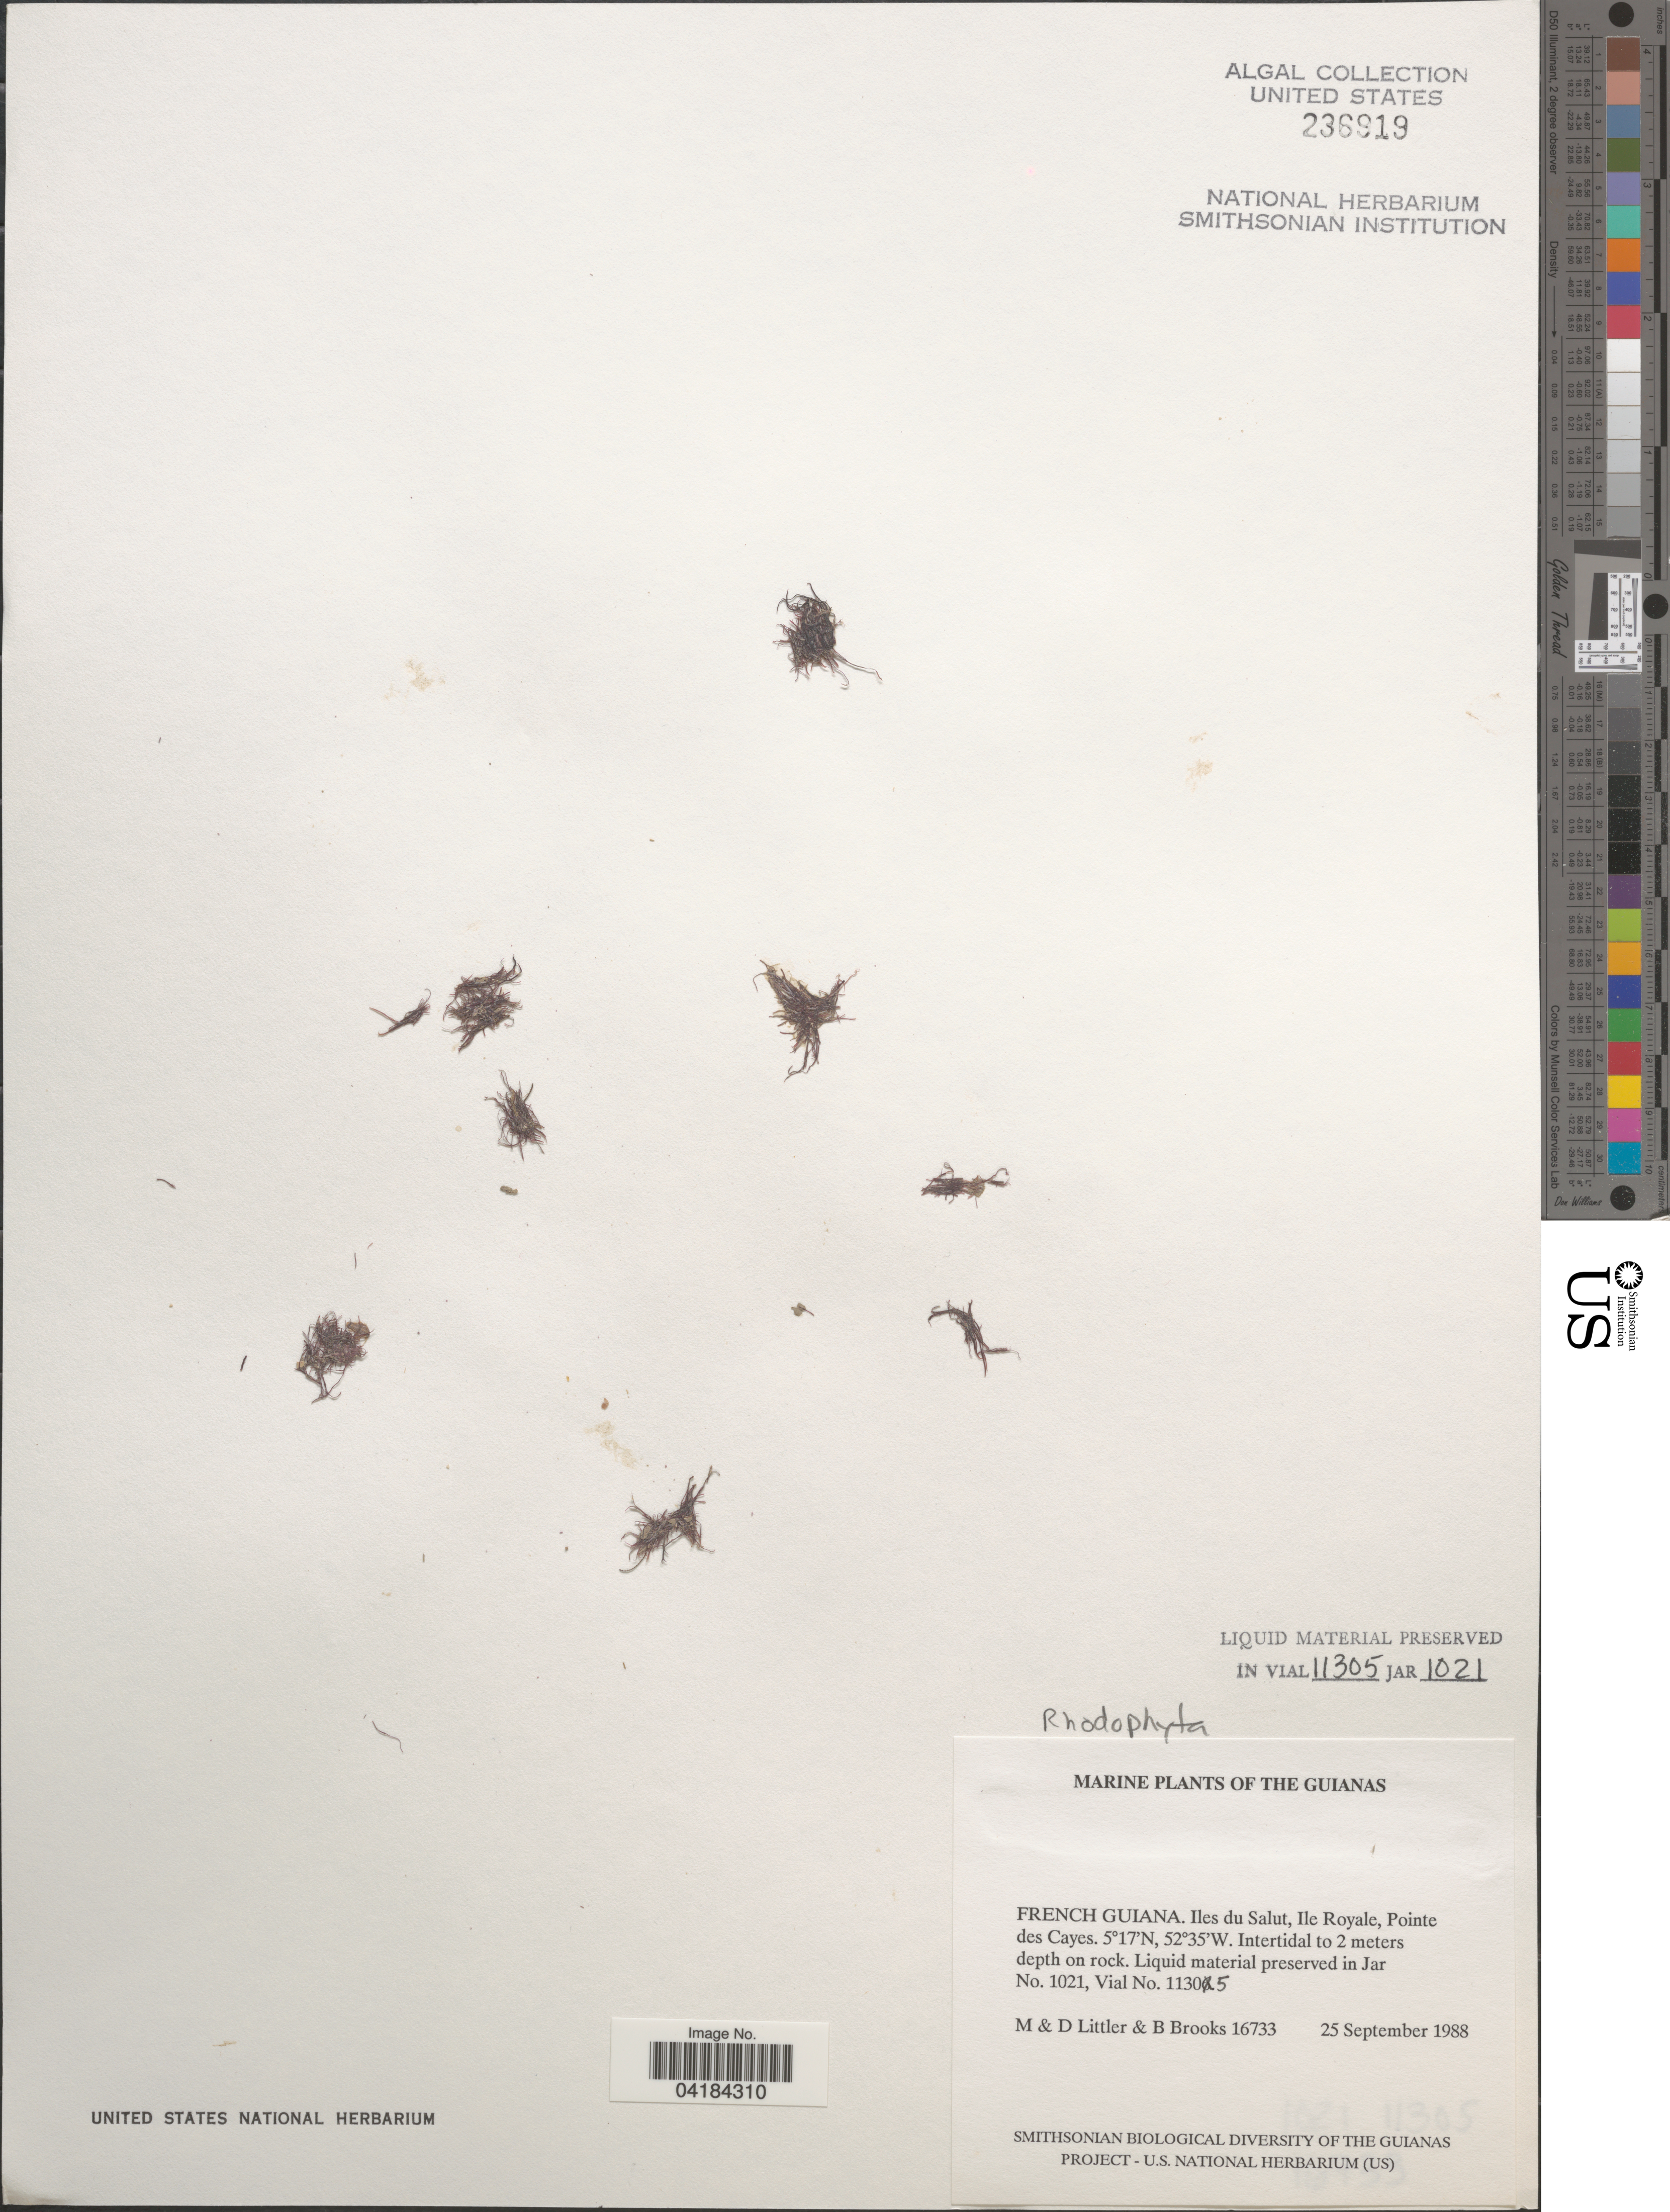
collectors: M. Littler, D. S. Littler & B. Brooks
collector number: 16733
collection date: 1988-09-25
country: French Guiana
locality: The Guianas. Iles du Salut, Ile Royale, Pointe des Cayes.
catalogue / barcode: US 236919